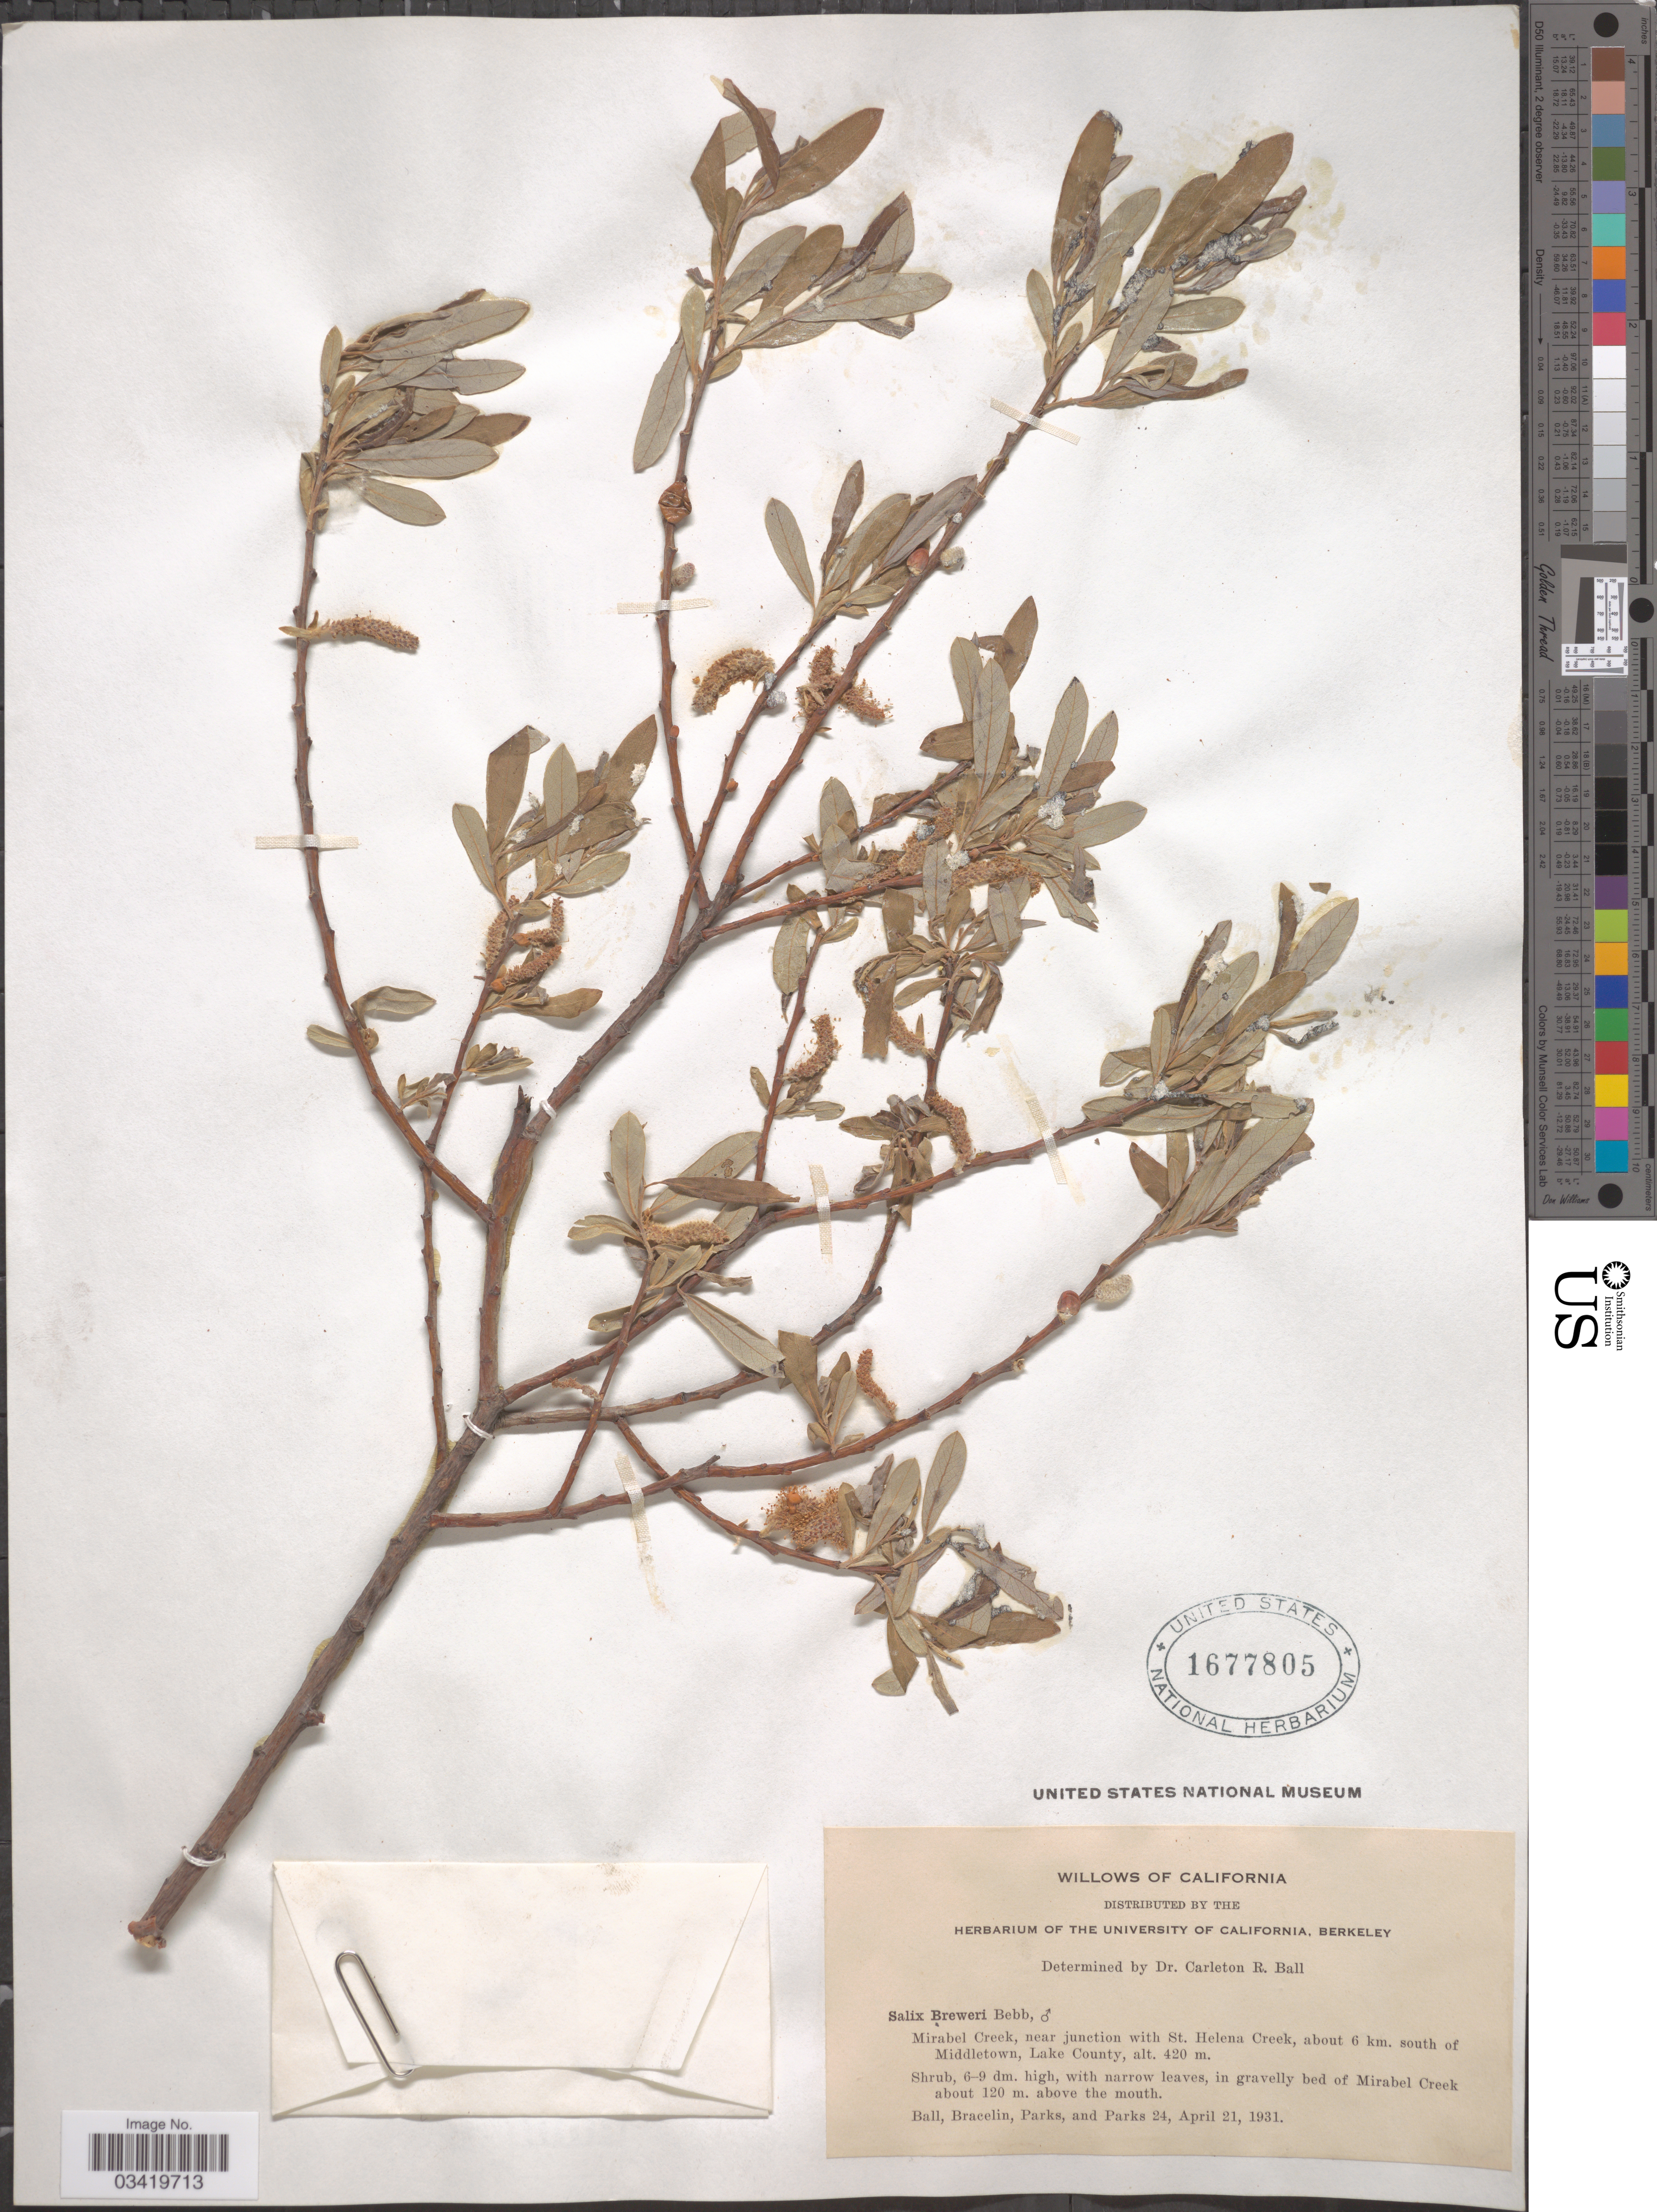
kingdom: Plantae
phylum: Tracheophyta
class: Magnoliopsida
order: Malpighiales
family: Salicaceae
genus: Salix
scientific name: Salix breweri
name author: Bebb in S. Watson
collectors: -- Ball, Bracelin & Parks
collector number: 24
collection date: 1931-04-21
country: United States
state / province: California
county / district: Lake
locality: Mirabel Creek, near junction with St. Helena Creek, about 6 km. south of Middletown, Lake County.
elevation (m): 420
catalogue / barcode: US 1677805